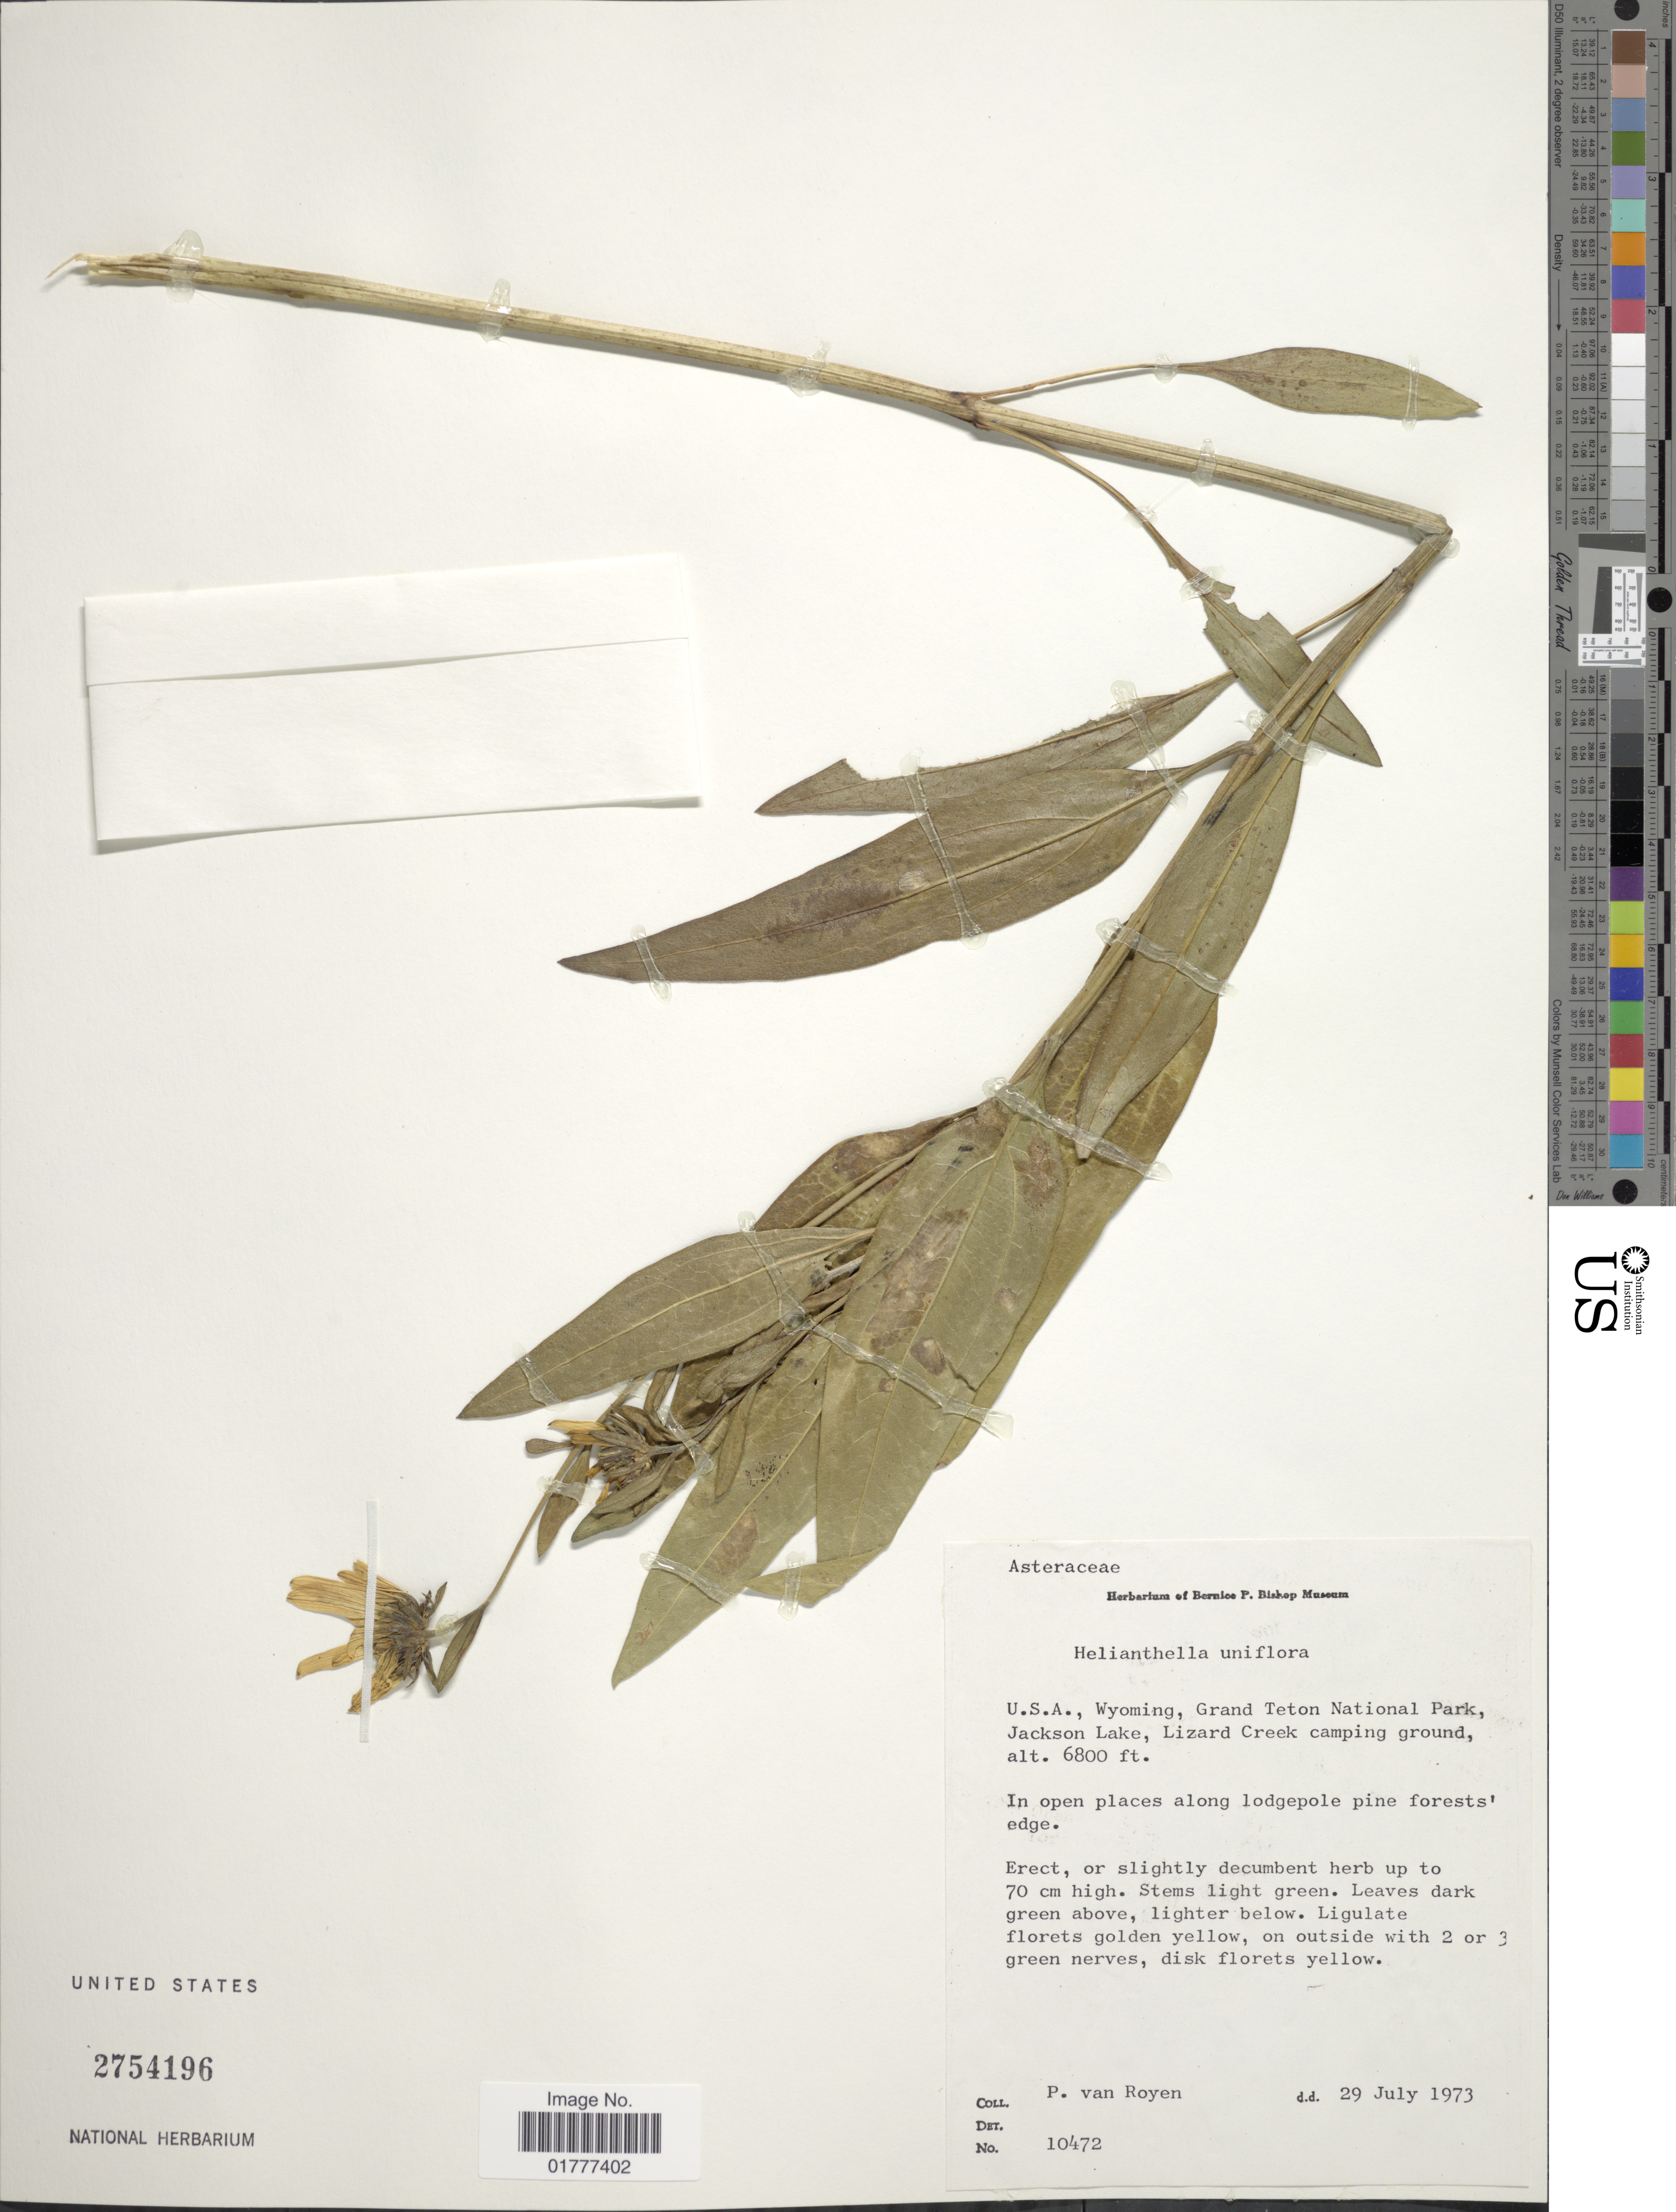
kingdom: Plantae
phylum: Tracheophyta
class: Magnoliopsida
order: Asterales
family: Asteraceae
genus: Helianthella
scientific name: Helianthella uniflora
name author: Torr. & A. Gray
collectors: P. van Royen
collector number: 10472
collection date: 1973-07-29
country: United States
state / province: Wyoming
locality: Grand Teton National Park, Jackson Lake, Lizard Creek camping ground, in open places along lodgepole pine forests'edge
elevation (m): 2073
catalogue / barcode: US 2754196